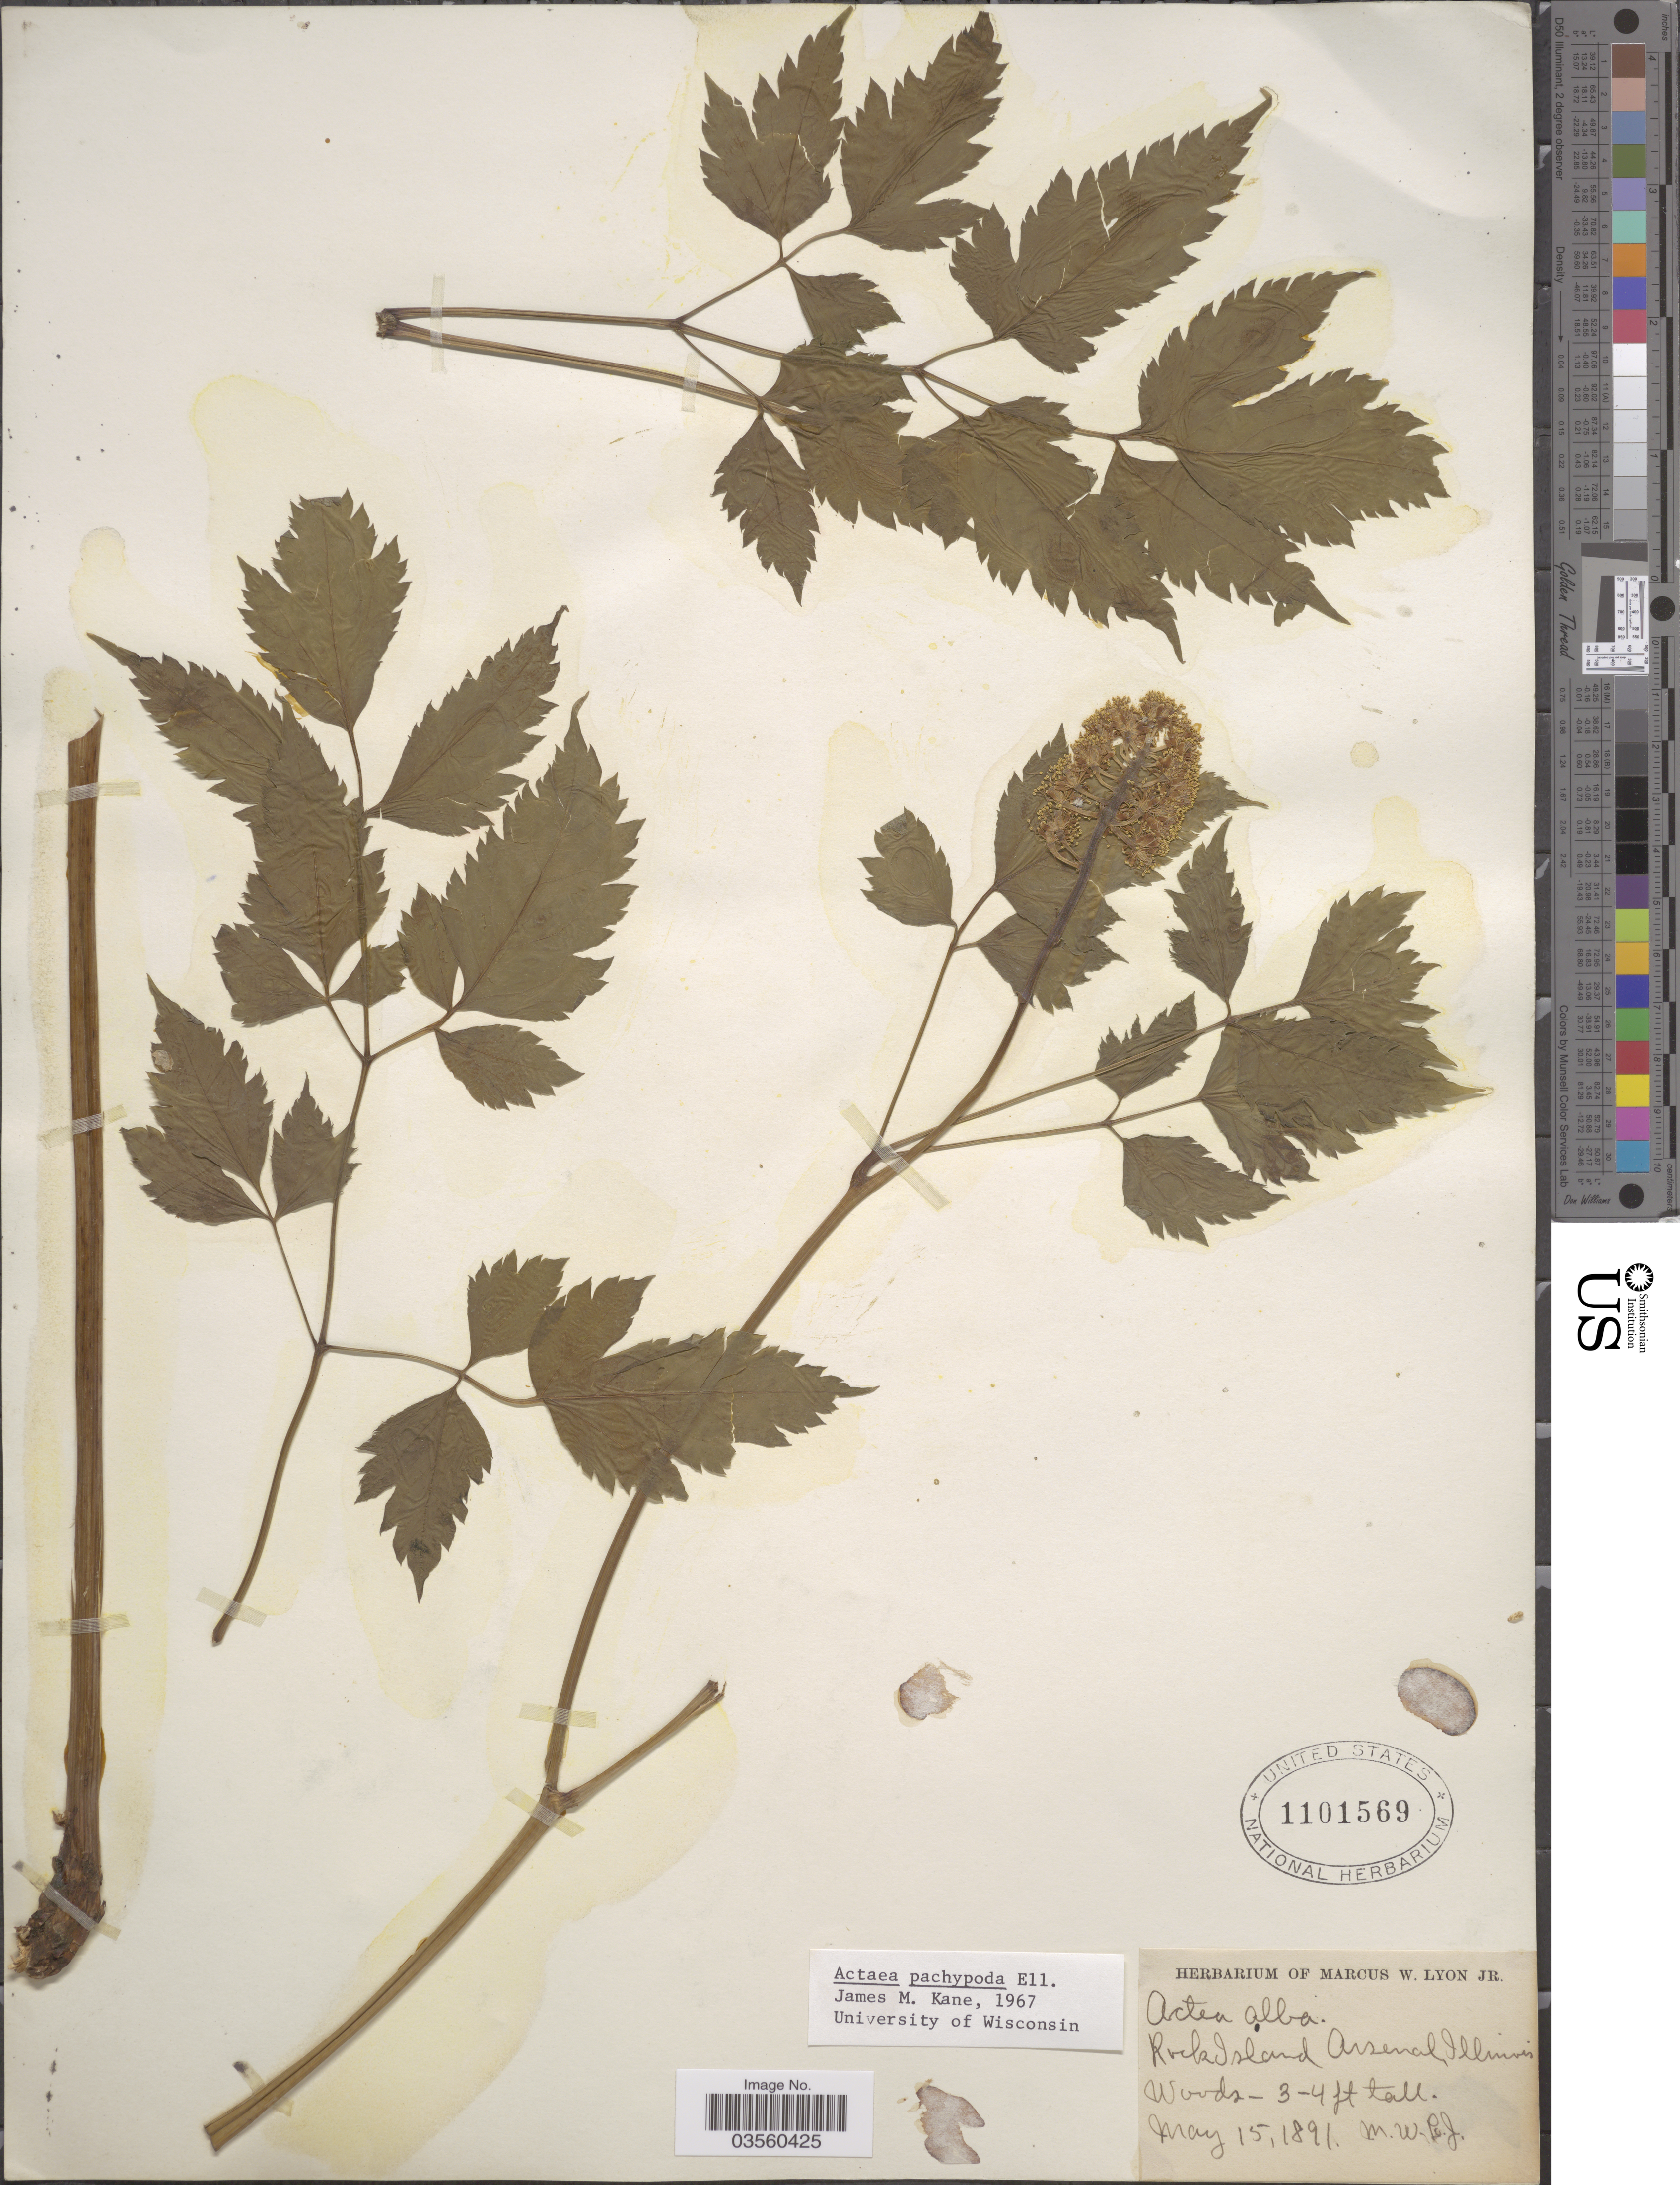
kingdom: Plantae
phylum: Tracheophyta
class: Magnoliopsida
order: Ranunculales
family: Ranunculaceae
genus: Actaea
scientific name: Actaea pachypoda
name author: Elliott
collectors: M. W. Lyon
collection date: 1891-05-15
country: United States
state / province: Illinois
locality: Rock Island Arsenal.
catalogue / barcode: US 1101569